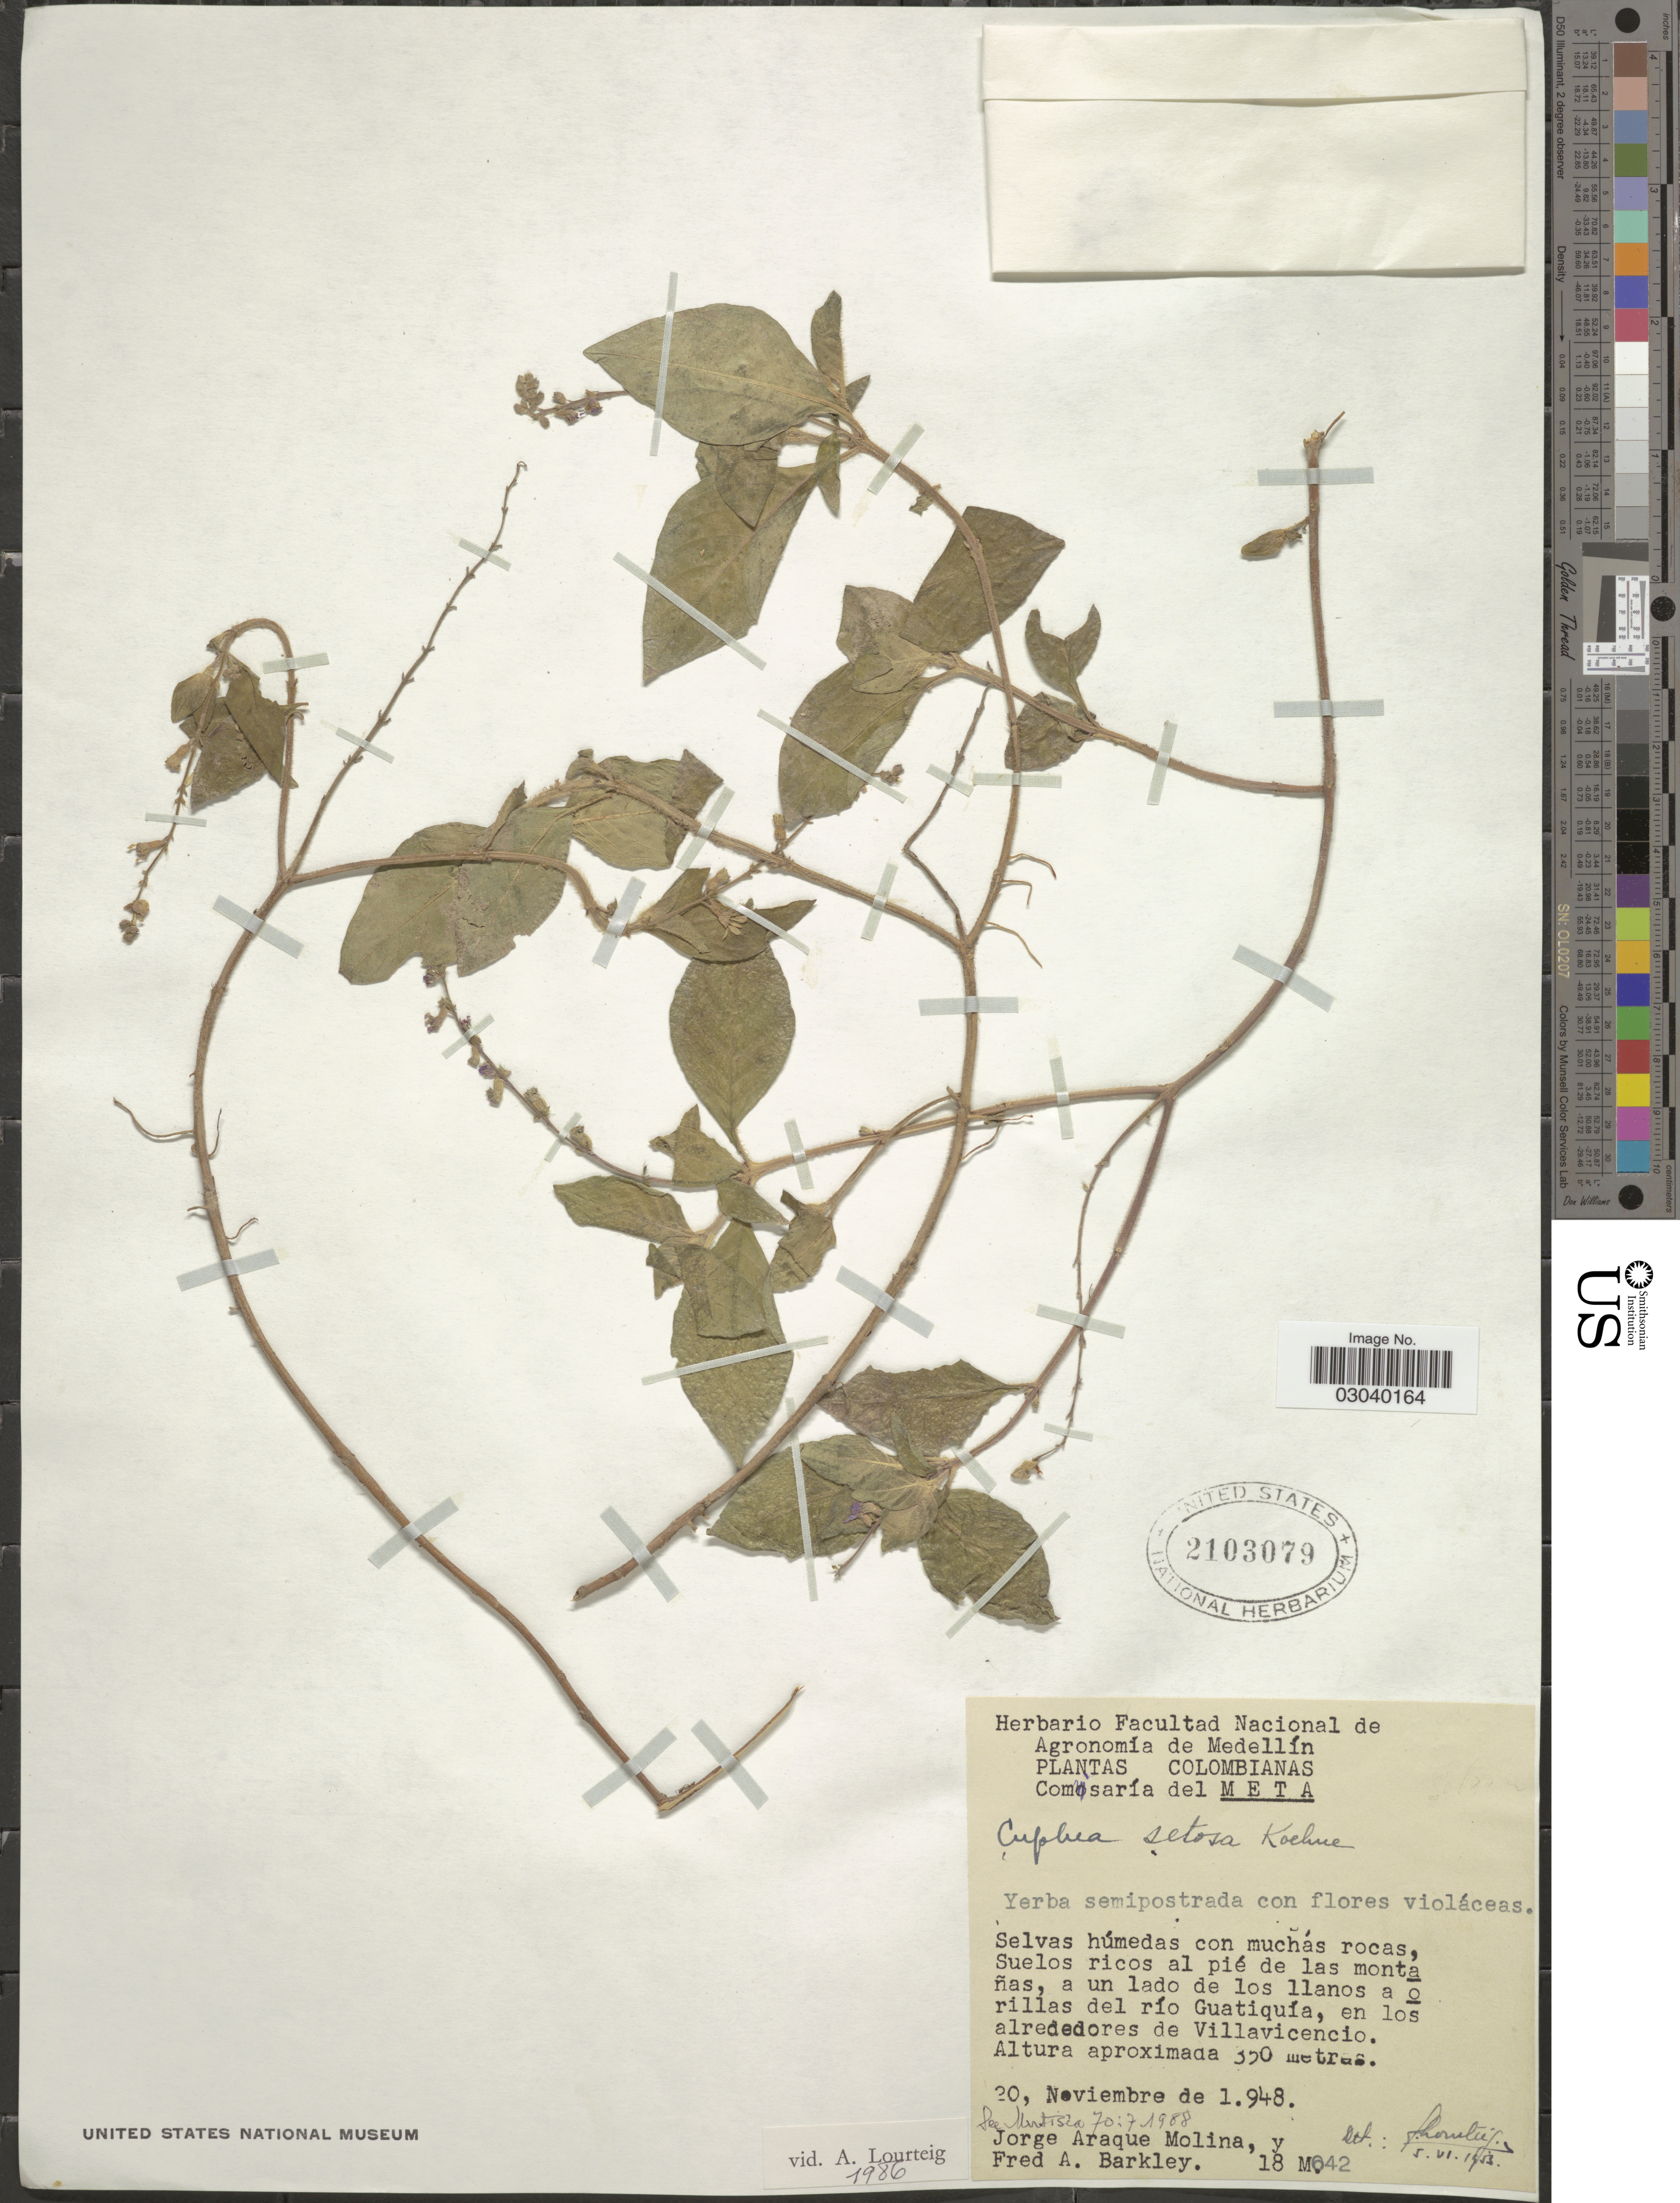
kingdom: Plantae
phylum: Tracheophyta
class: Magnoliopsida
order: Myrtales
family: Lythraceae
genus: Cuphea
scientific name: Cuphea setosa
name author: Koehne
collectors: J. Araque Molina & F. A. Barkley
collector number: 18MO42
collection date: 1948-11-20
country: Colombia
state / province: Meta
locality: Suelos ricos al pié de las montañas, a un lado de los llanos a orillas del río Guatiquía, en los alrededores de Villavicencio.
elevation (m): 350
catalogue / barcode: US 2103079